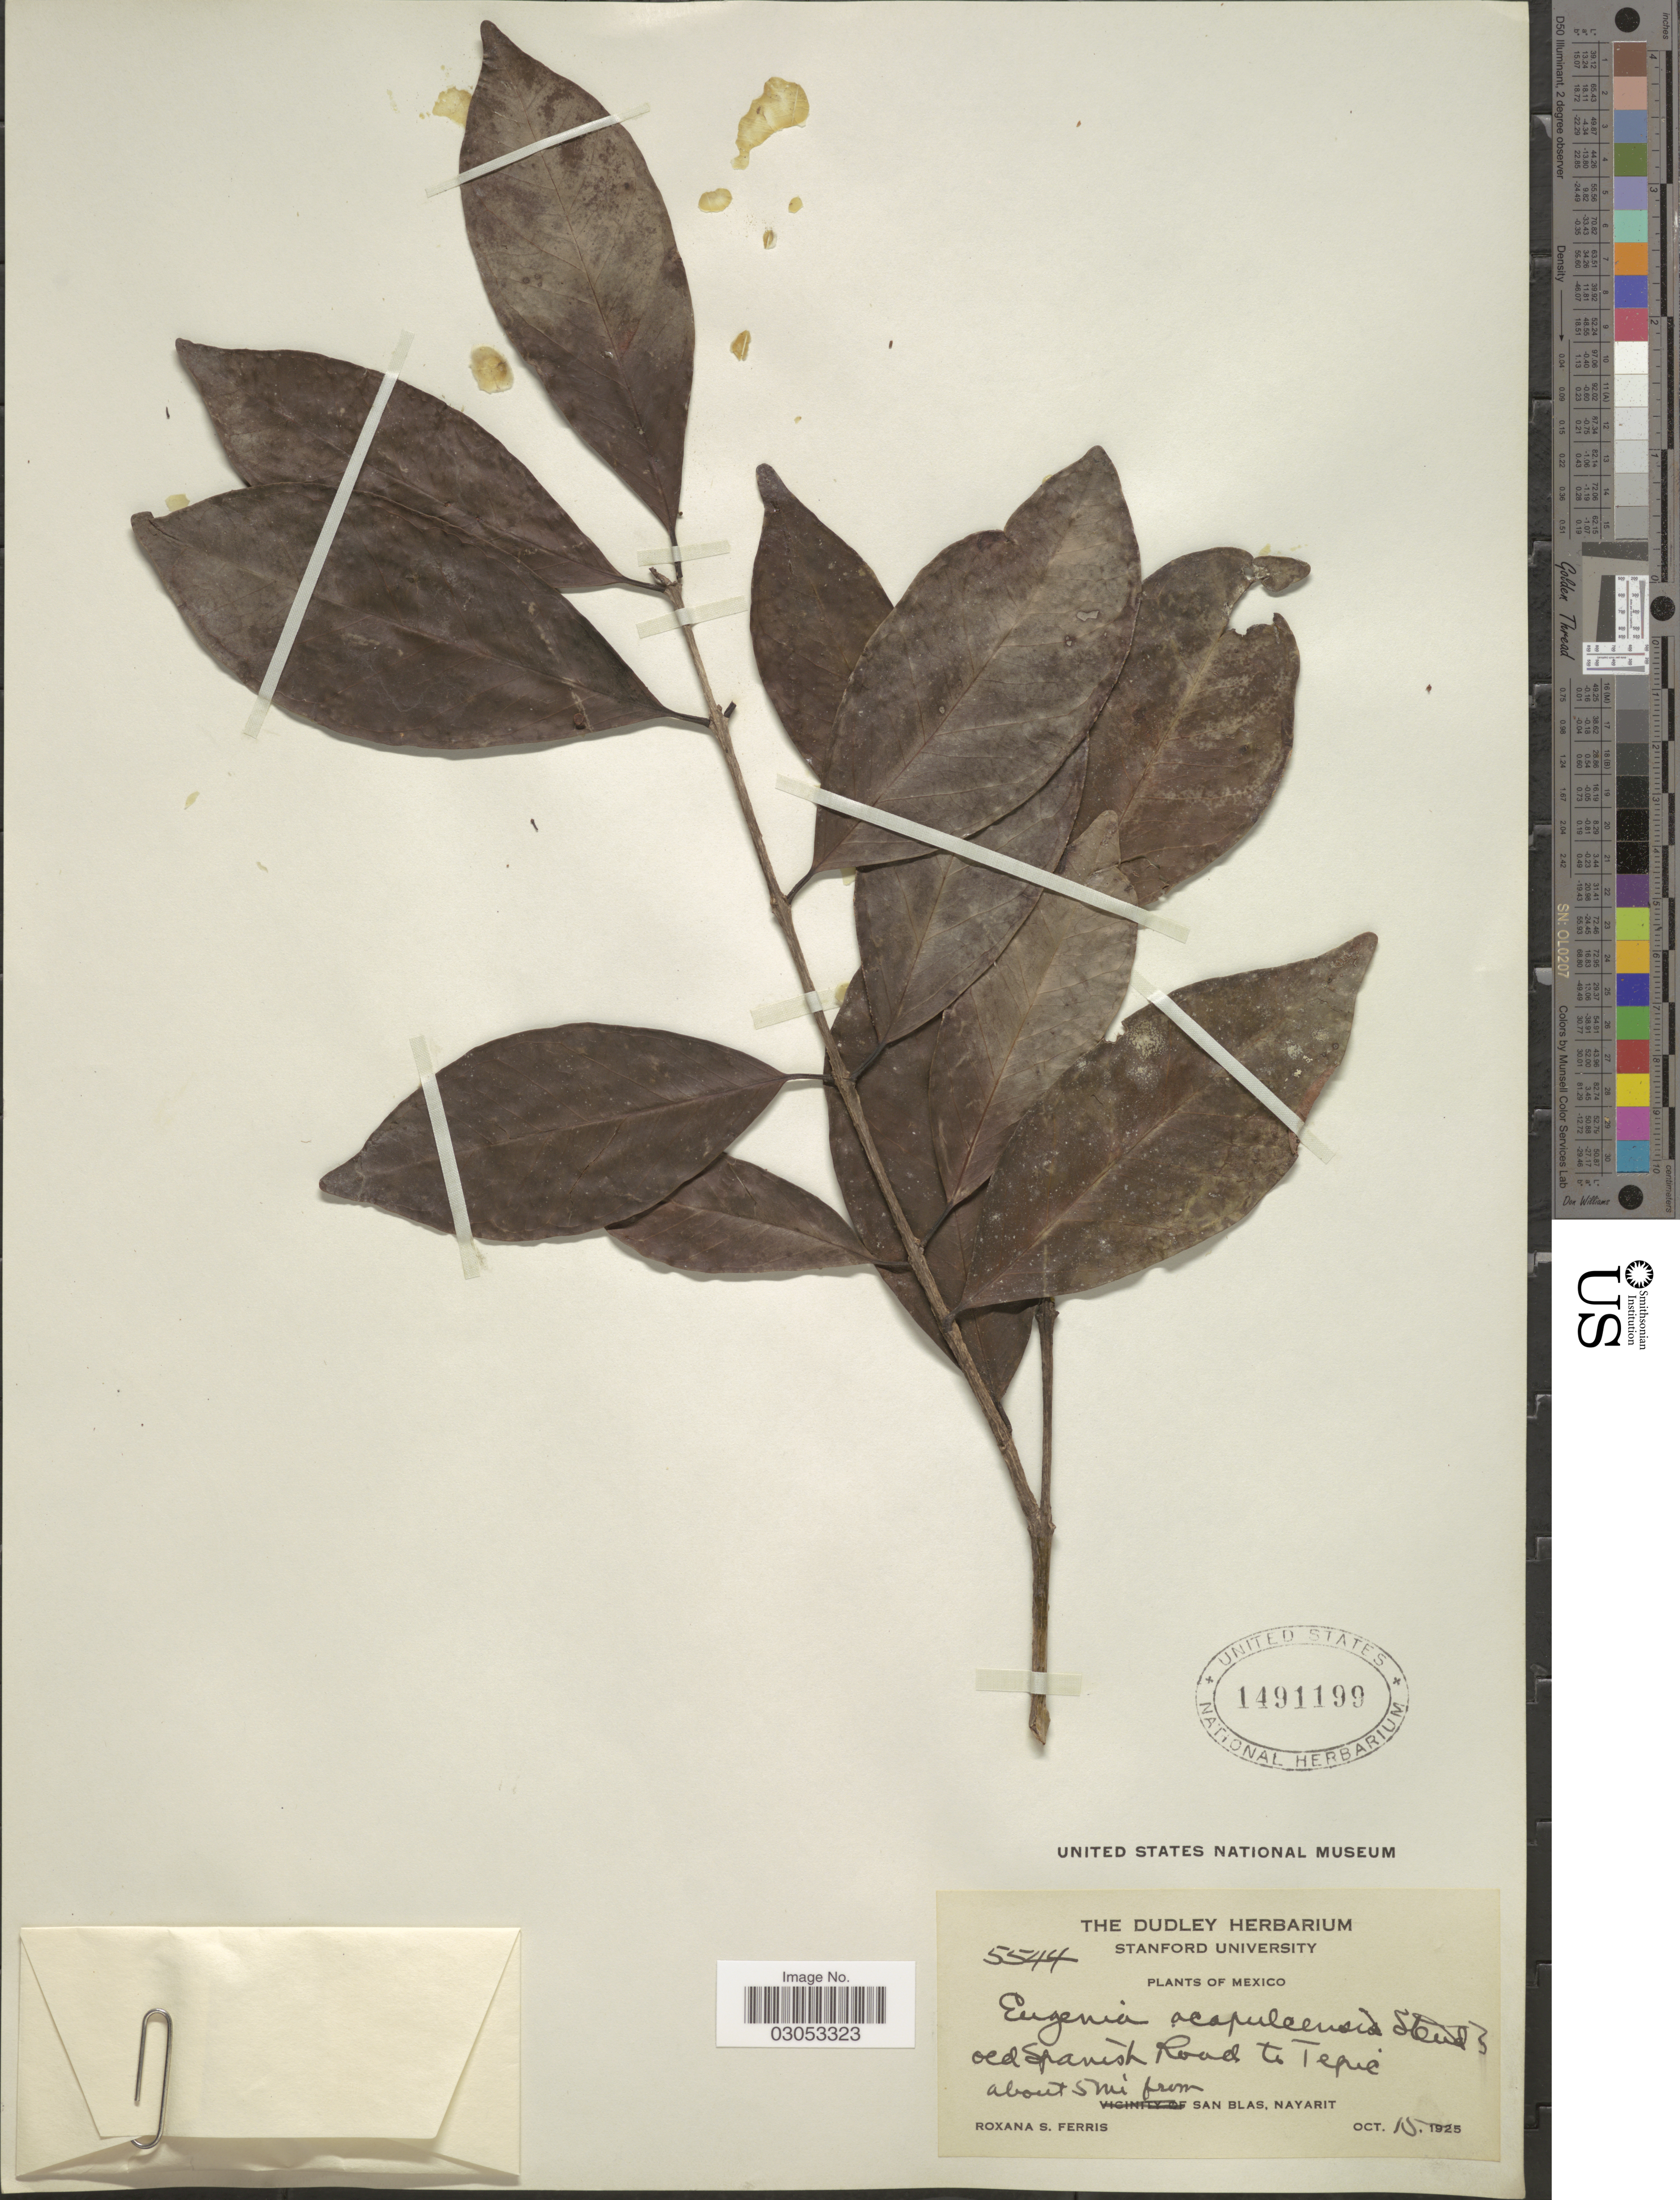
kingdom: Plantae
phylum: Tracheophyta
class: Magnoliopsida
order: Myrtales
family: Myrtaceae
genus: Eugenia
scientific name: Eugenia acapulcensis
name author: Steud.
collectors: R. S. Ferris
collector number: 5544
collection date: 1925-10-15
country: Mexico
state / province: Nayarit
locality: Old Spanish Road to Tepic, about 5 mi from San Blas.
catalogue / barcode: US 1491199